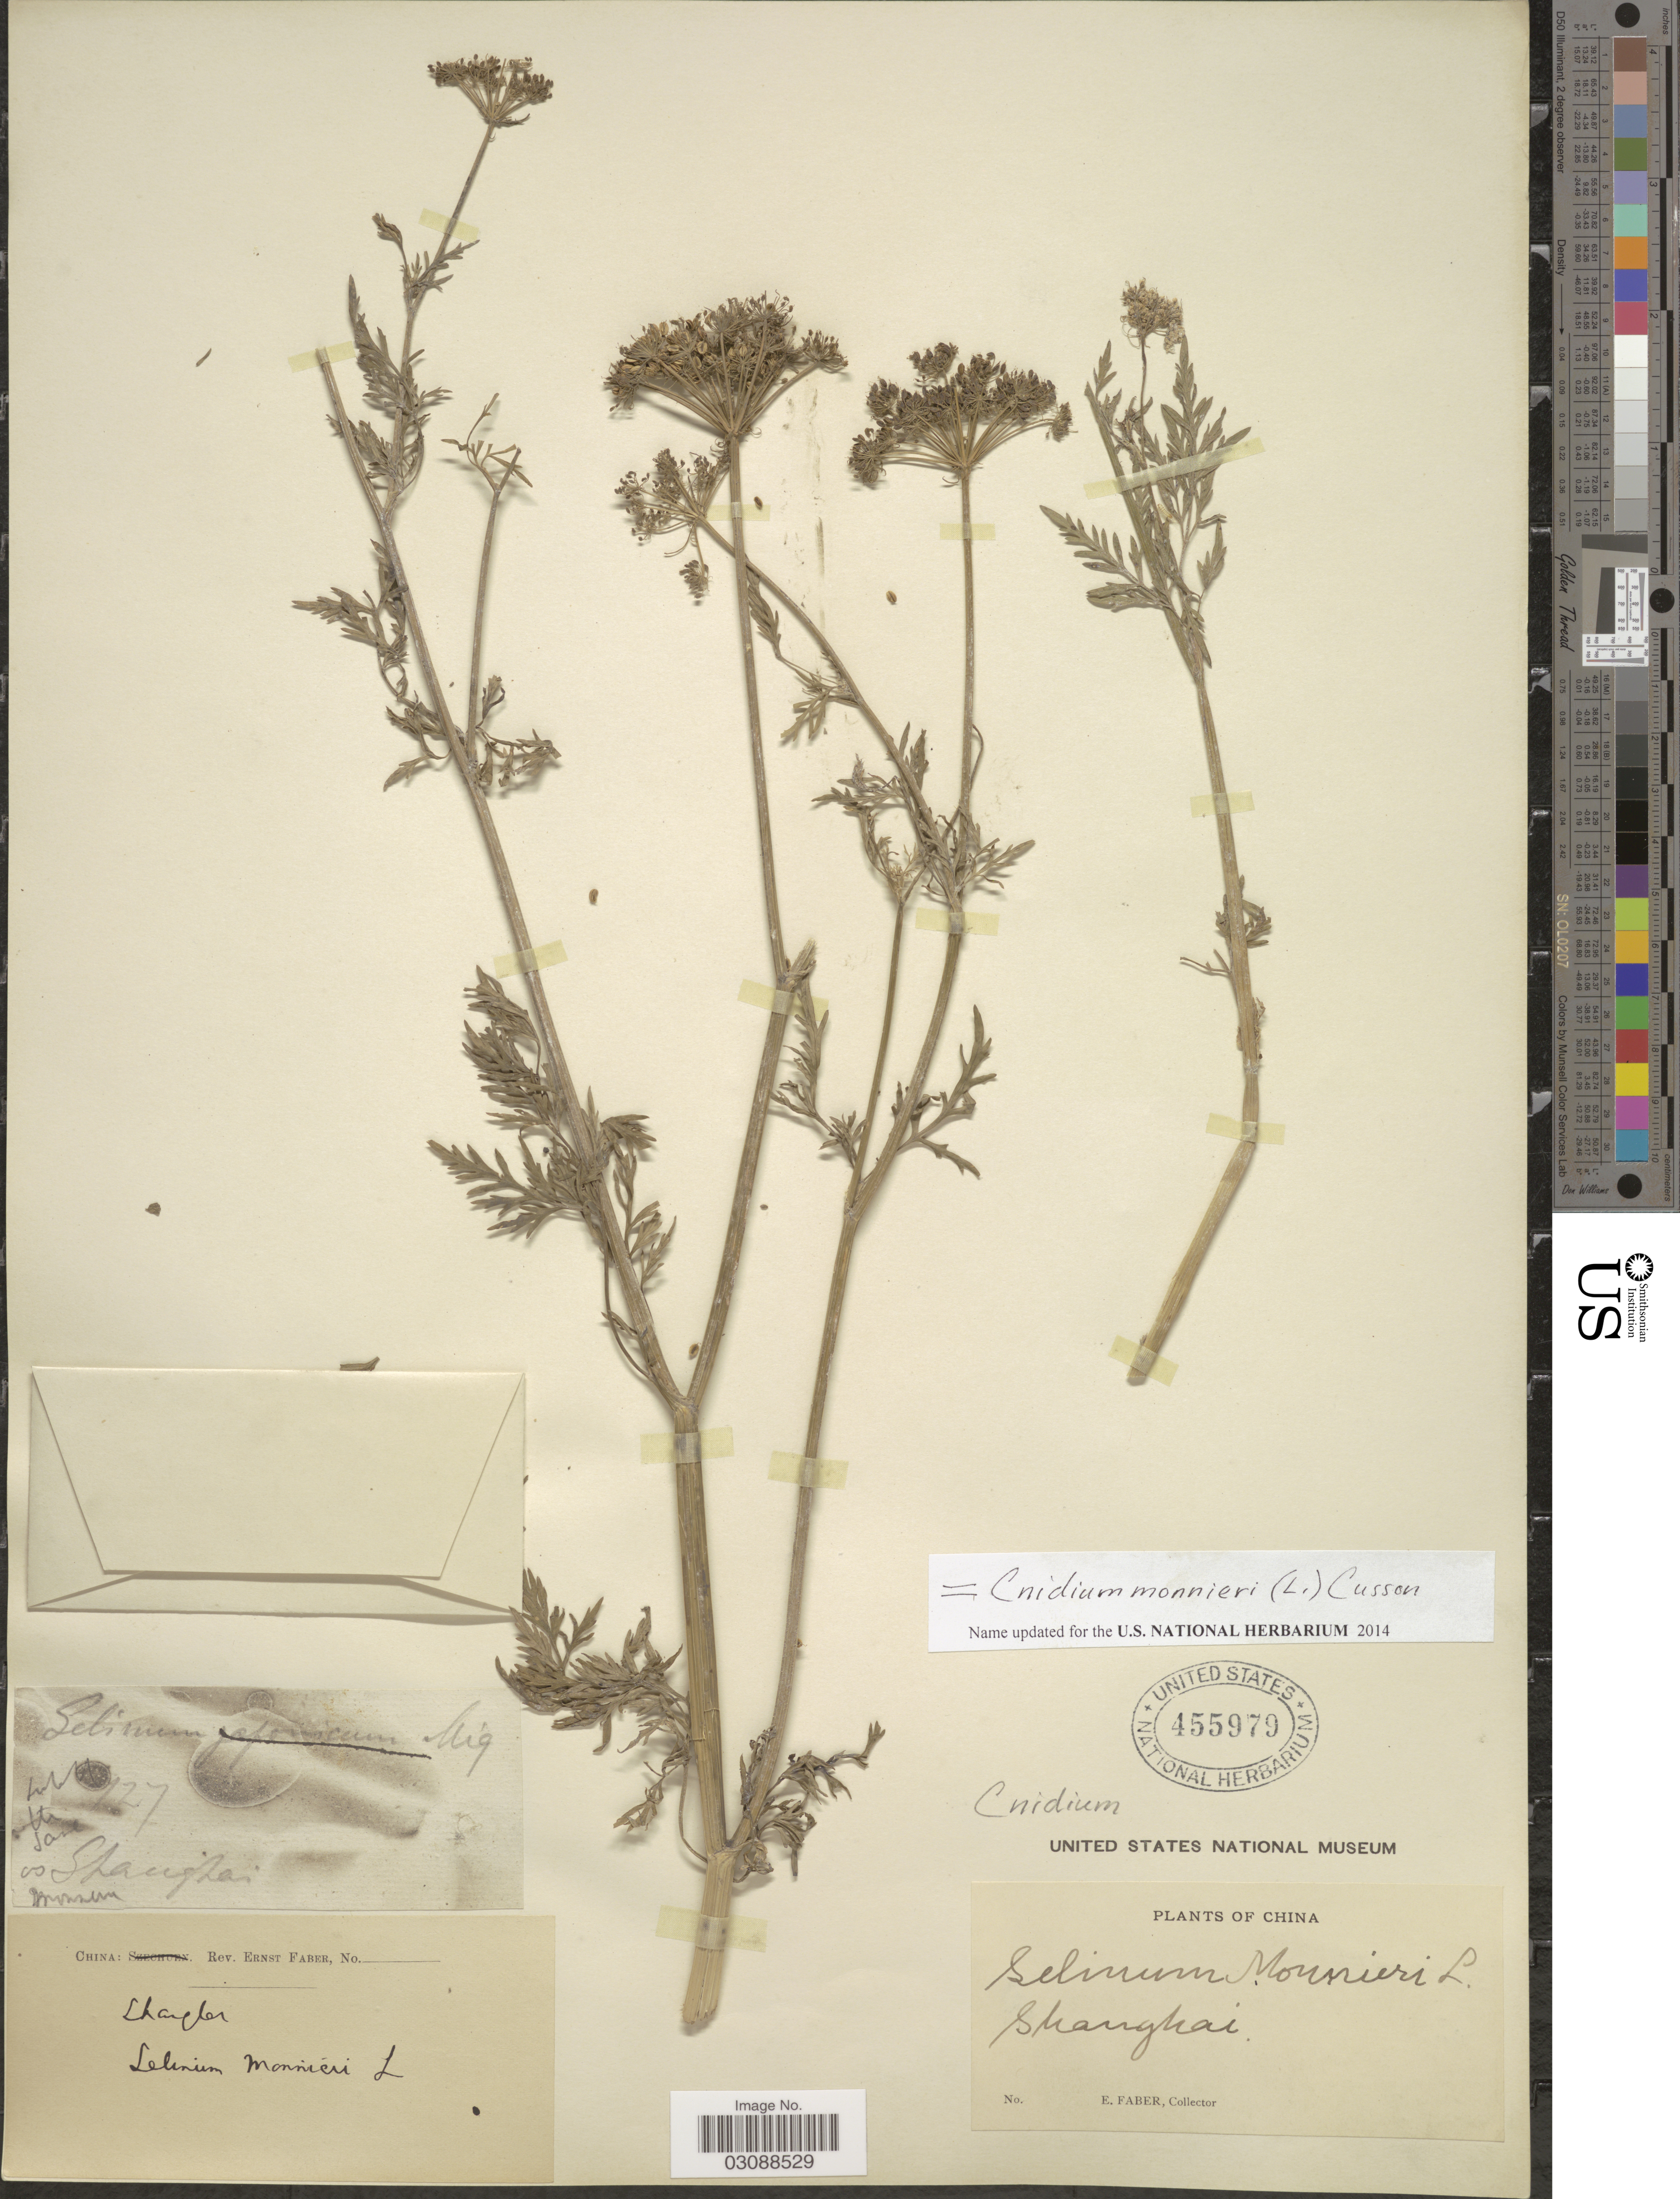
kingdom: Plantae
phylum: Tracheophyta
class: Magnoliopsida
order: Apiales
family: Apiaceae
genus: Cnidium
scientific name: Cnidium monnieri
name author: (L.) Cusson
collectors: E. Faber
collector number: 127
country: China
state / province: Shanghai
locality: Shanghai.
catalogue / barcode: US 455979